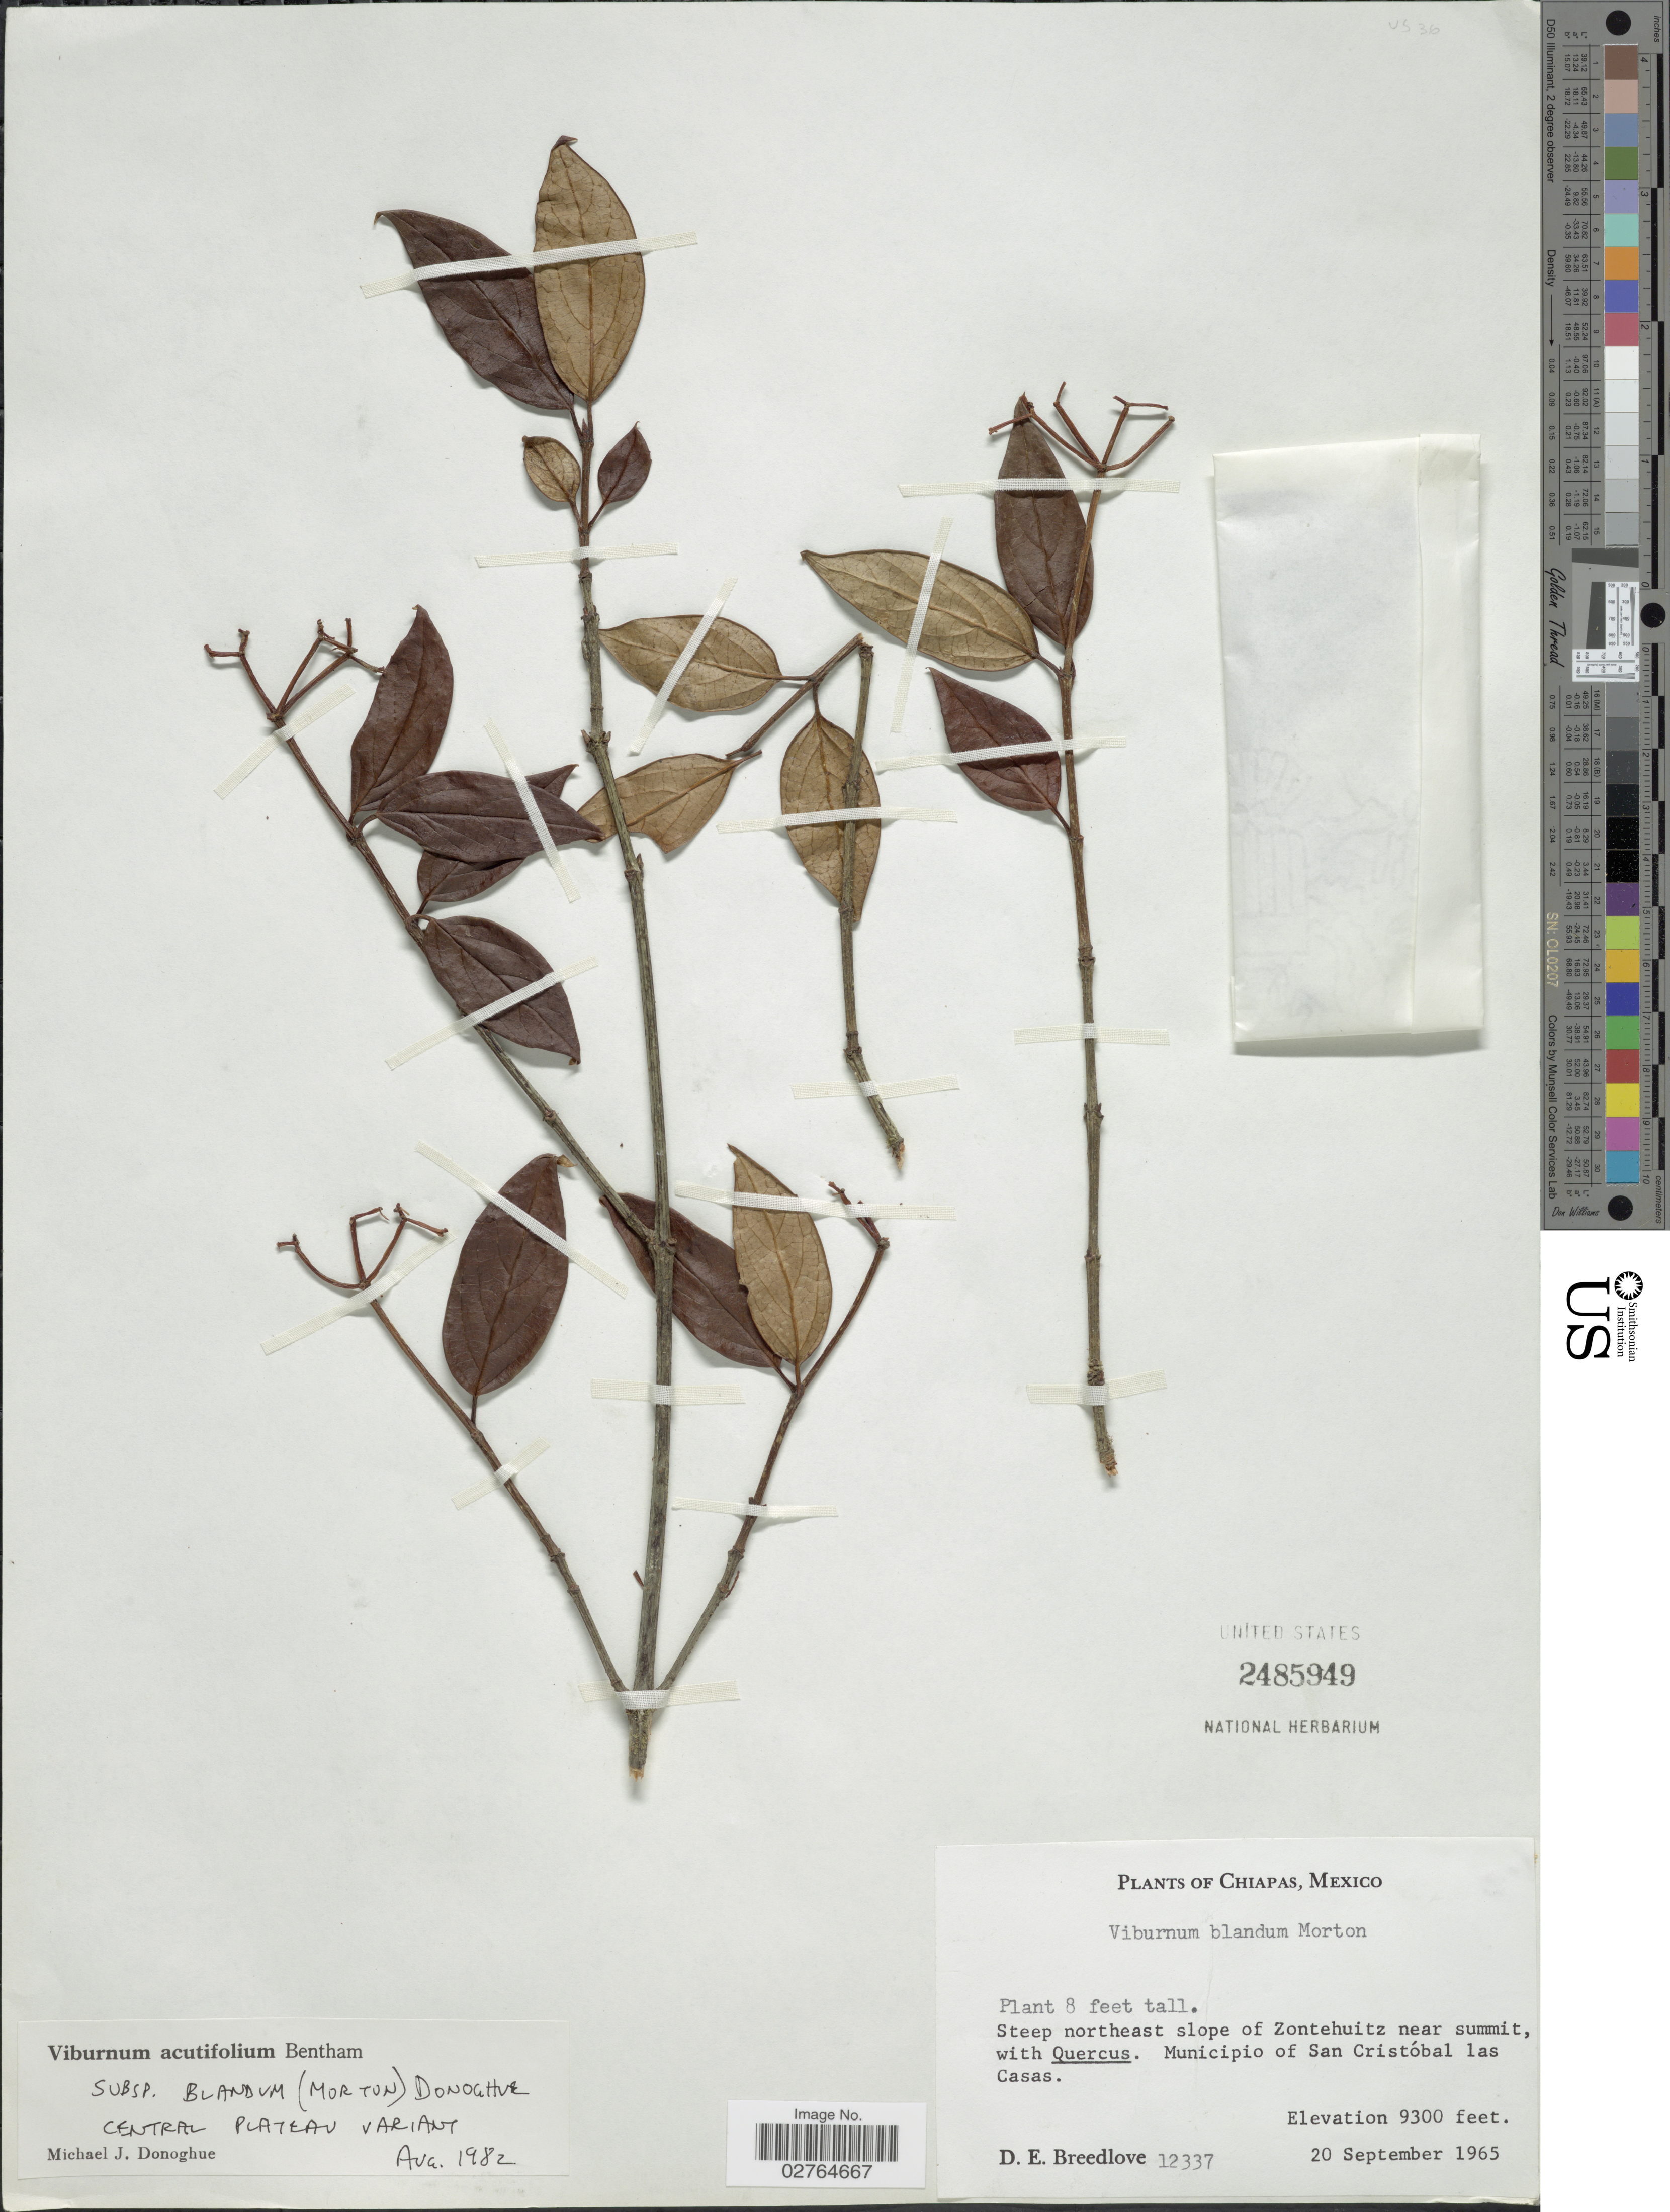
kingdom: Plantae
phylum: Tracheophyta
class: Magnoliopsida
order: Dipsacales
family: Viburnaceae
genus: Viburnum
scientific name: Viburnum acutifolium subsp. blandum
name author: (C.V. Morton) Villarreal & A.E. Estrada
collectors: D. E. Breedlove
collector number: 12337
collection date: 1965-09-20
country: Mexico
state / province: Chiapas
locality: Steep northeast slope of Zontehuitz near summit. Municipio of San Cristóbal las Casas.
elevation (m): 2835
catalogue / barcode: US 2485949